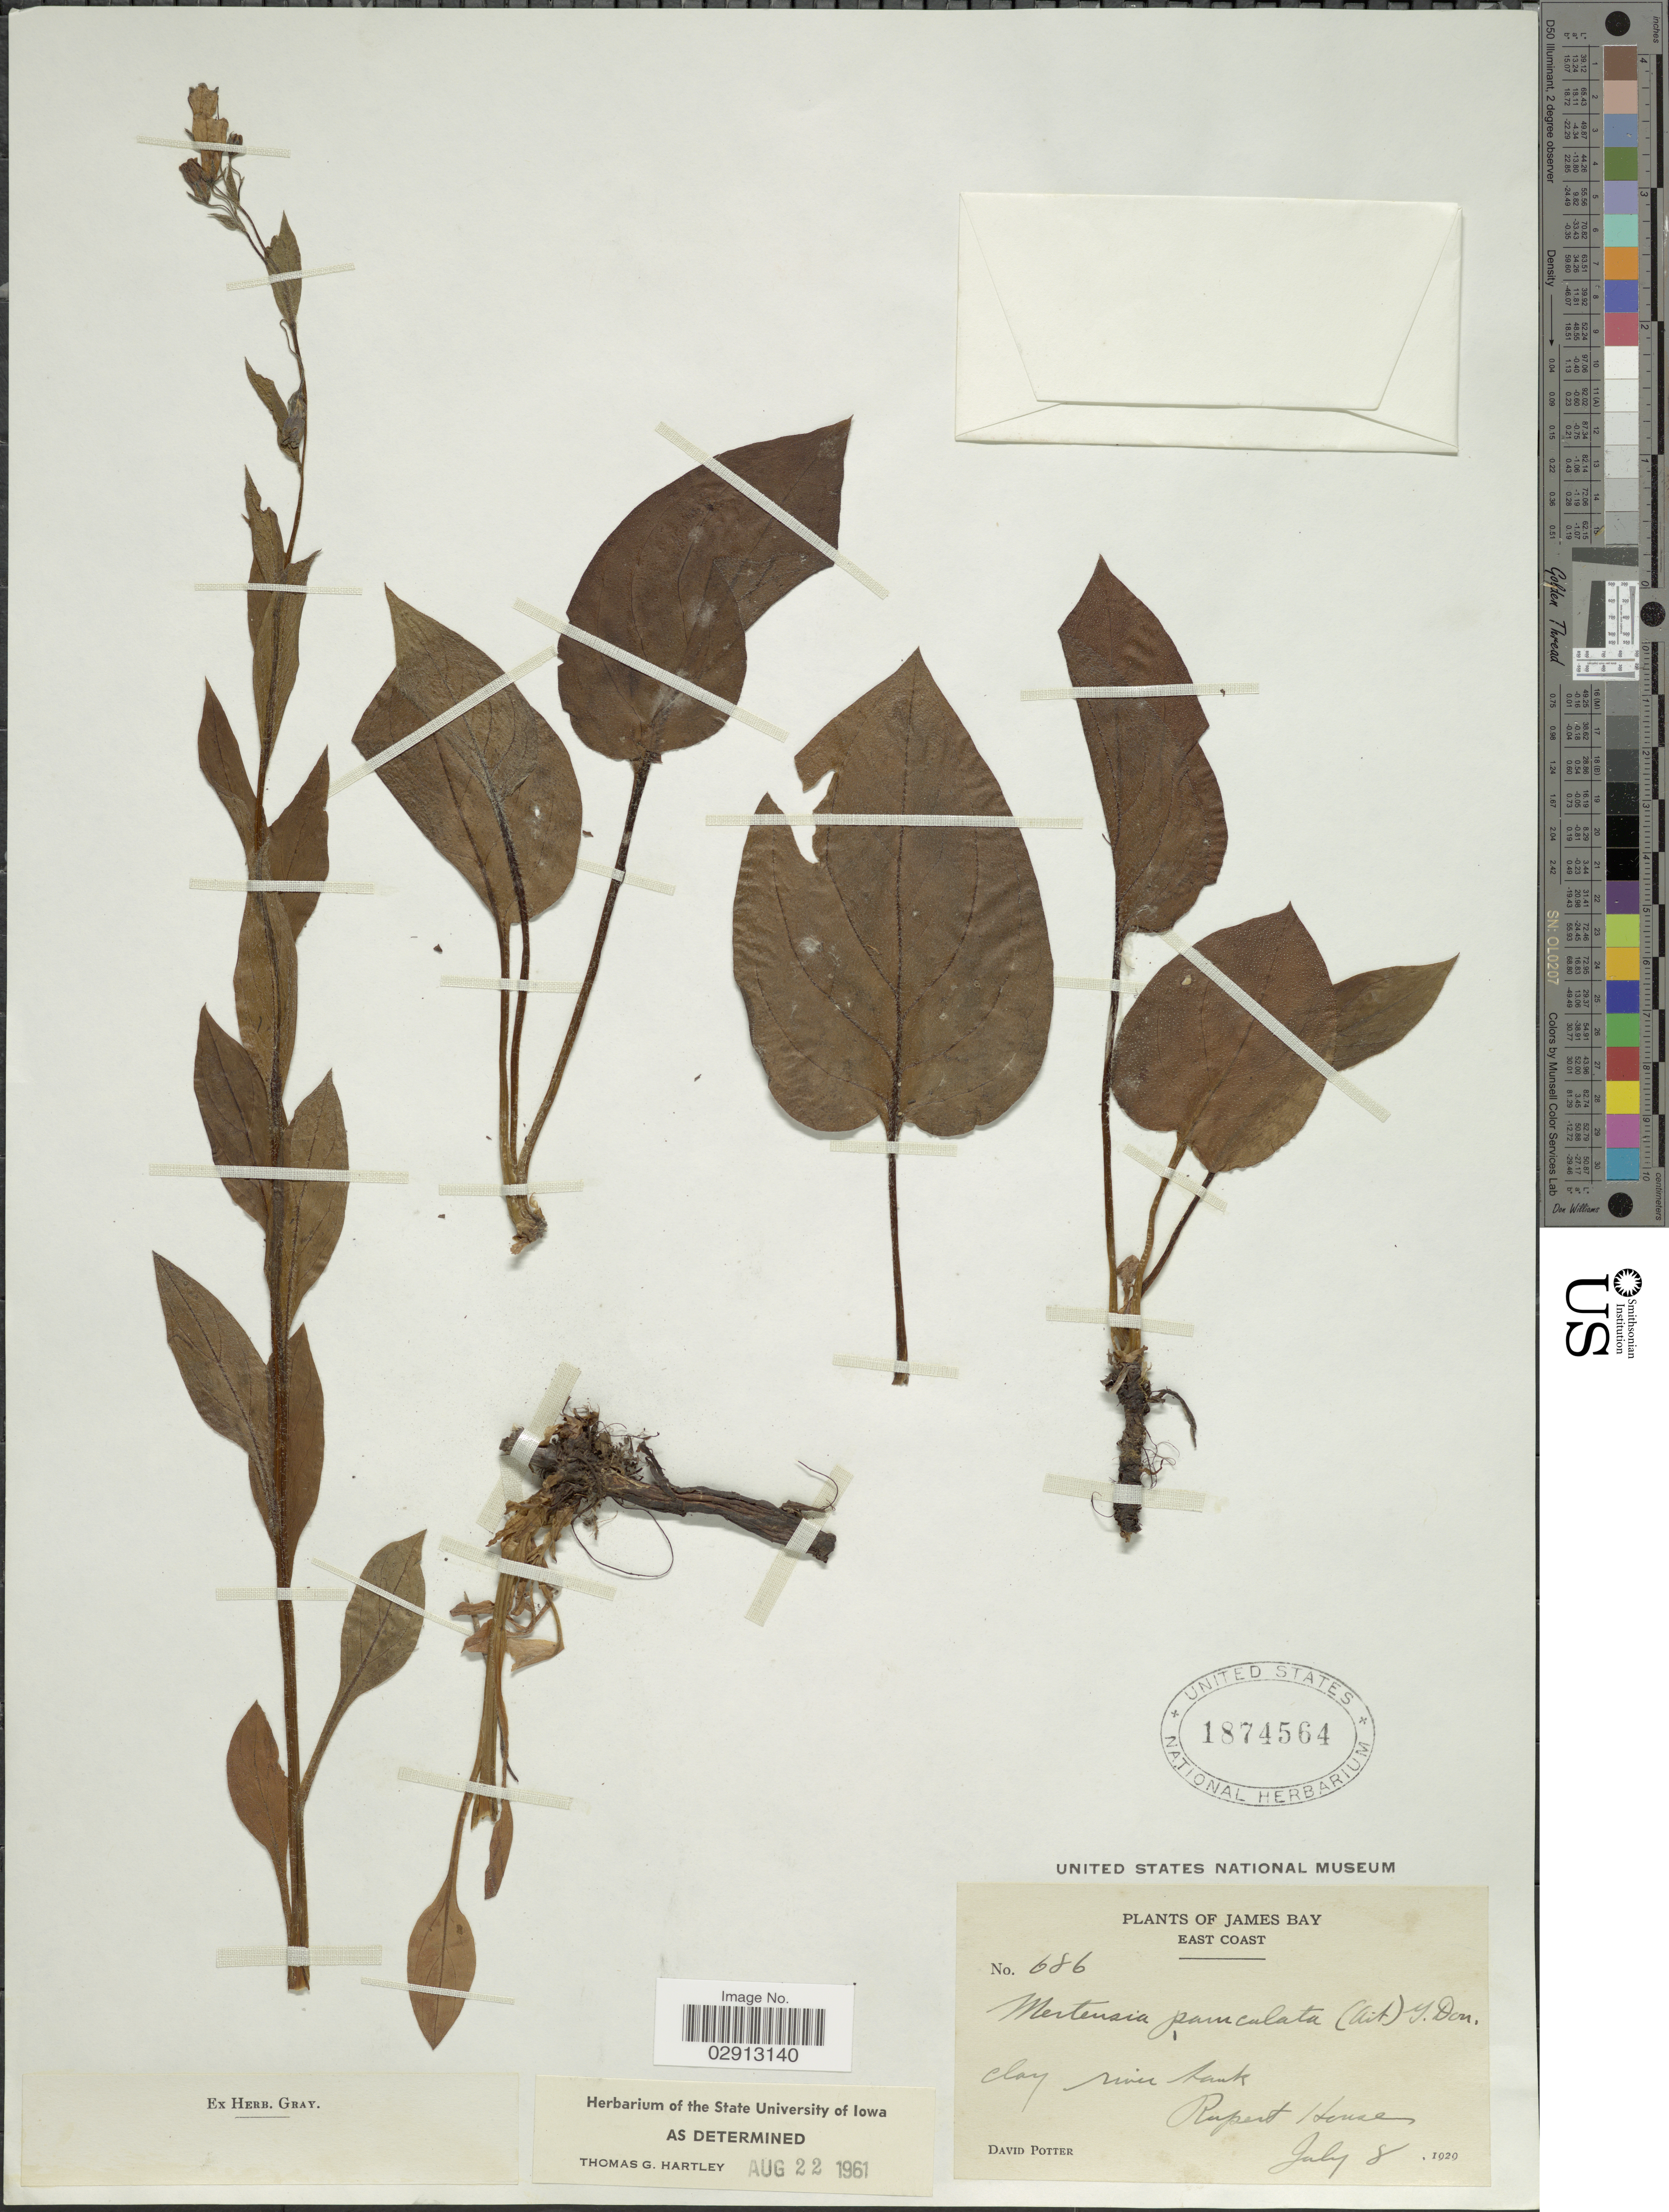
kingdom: Plantae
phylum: Tracheophyta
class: Magnoliopsida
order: Boraginales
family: Boraginaceae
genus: Mertensia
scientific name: Mertensia paniculata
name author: (Aiton) G. Don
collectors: D. Potter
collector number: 686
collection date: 1929-07-08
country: Canada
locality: James Bay. East Coast. Clay river bank. Rupert House.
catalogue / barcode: US 1874564